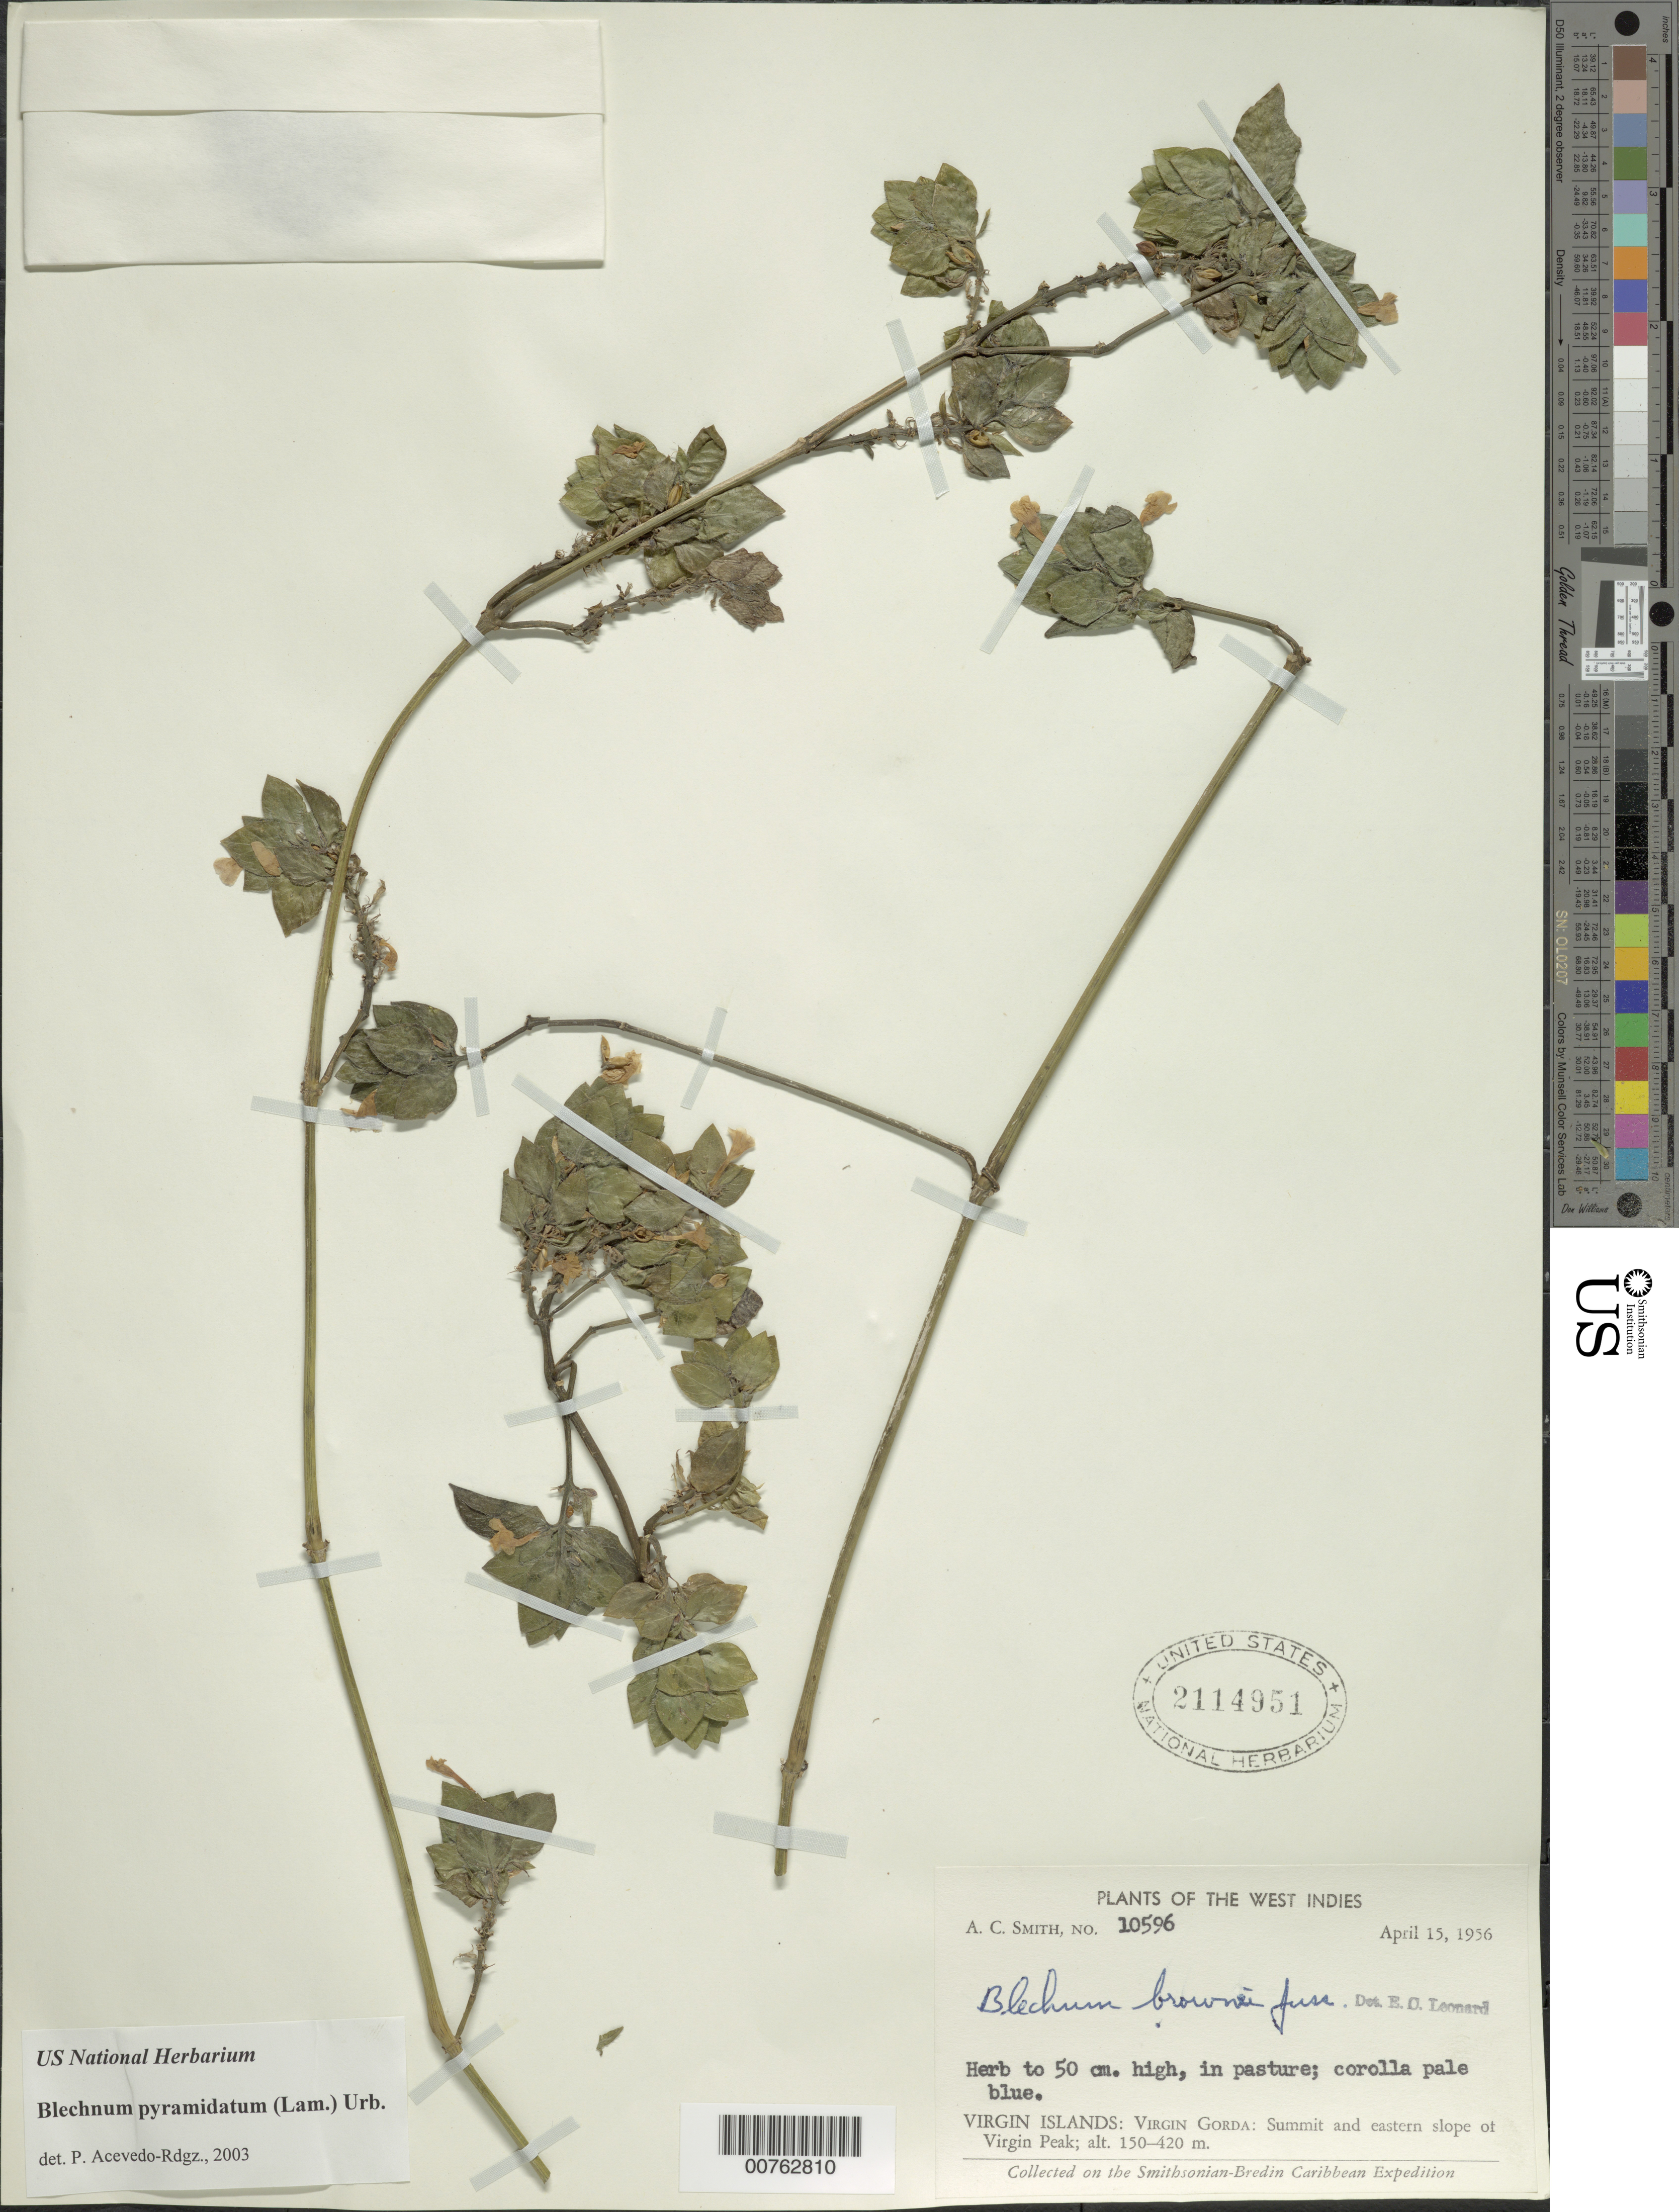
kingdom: Plantae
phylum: Tracheophyta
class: Magnoliopsida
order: Lamiales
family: Acanthaceae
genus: Blechum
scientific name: Blechum pyramidatum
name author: (Lam.) Urb.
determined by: Acevedo-Rodríguez, P., (BOT), Smithsonian Institution - National Museum of Natural History (UNITED STATES)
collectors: A. C. Smith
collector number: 10596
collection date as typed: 15 Apr 1956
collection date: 1956-04-15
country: British Virgin Islands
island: Virgin Gorda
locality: Summit and eastern slope of Virgin Peak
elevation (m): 150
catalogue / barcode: US 2114951